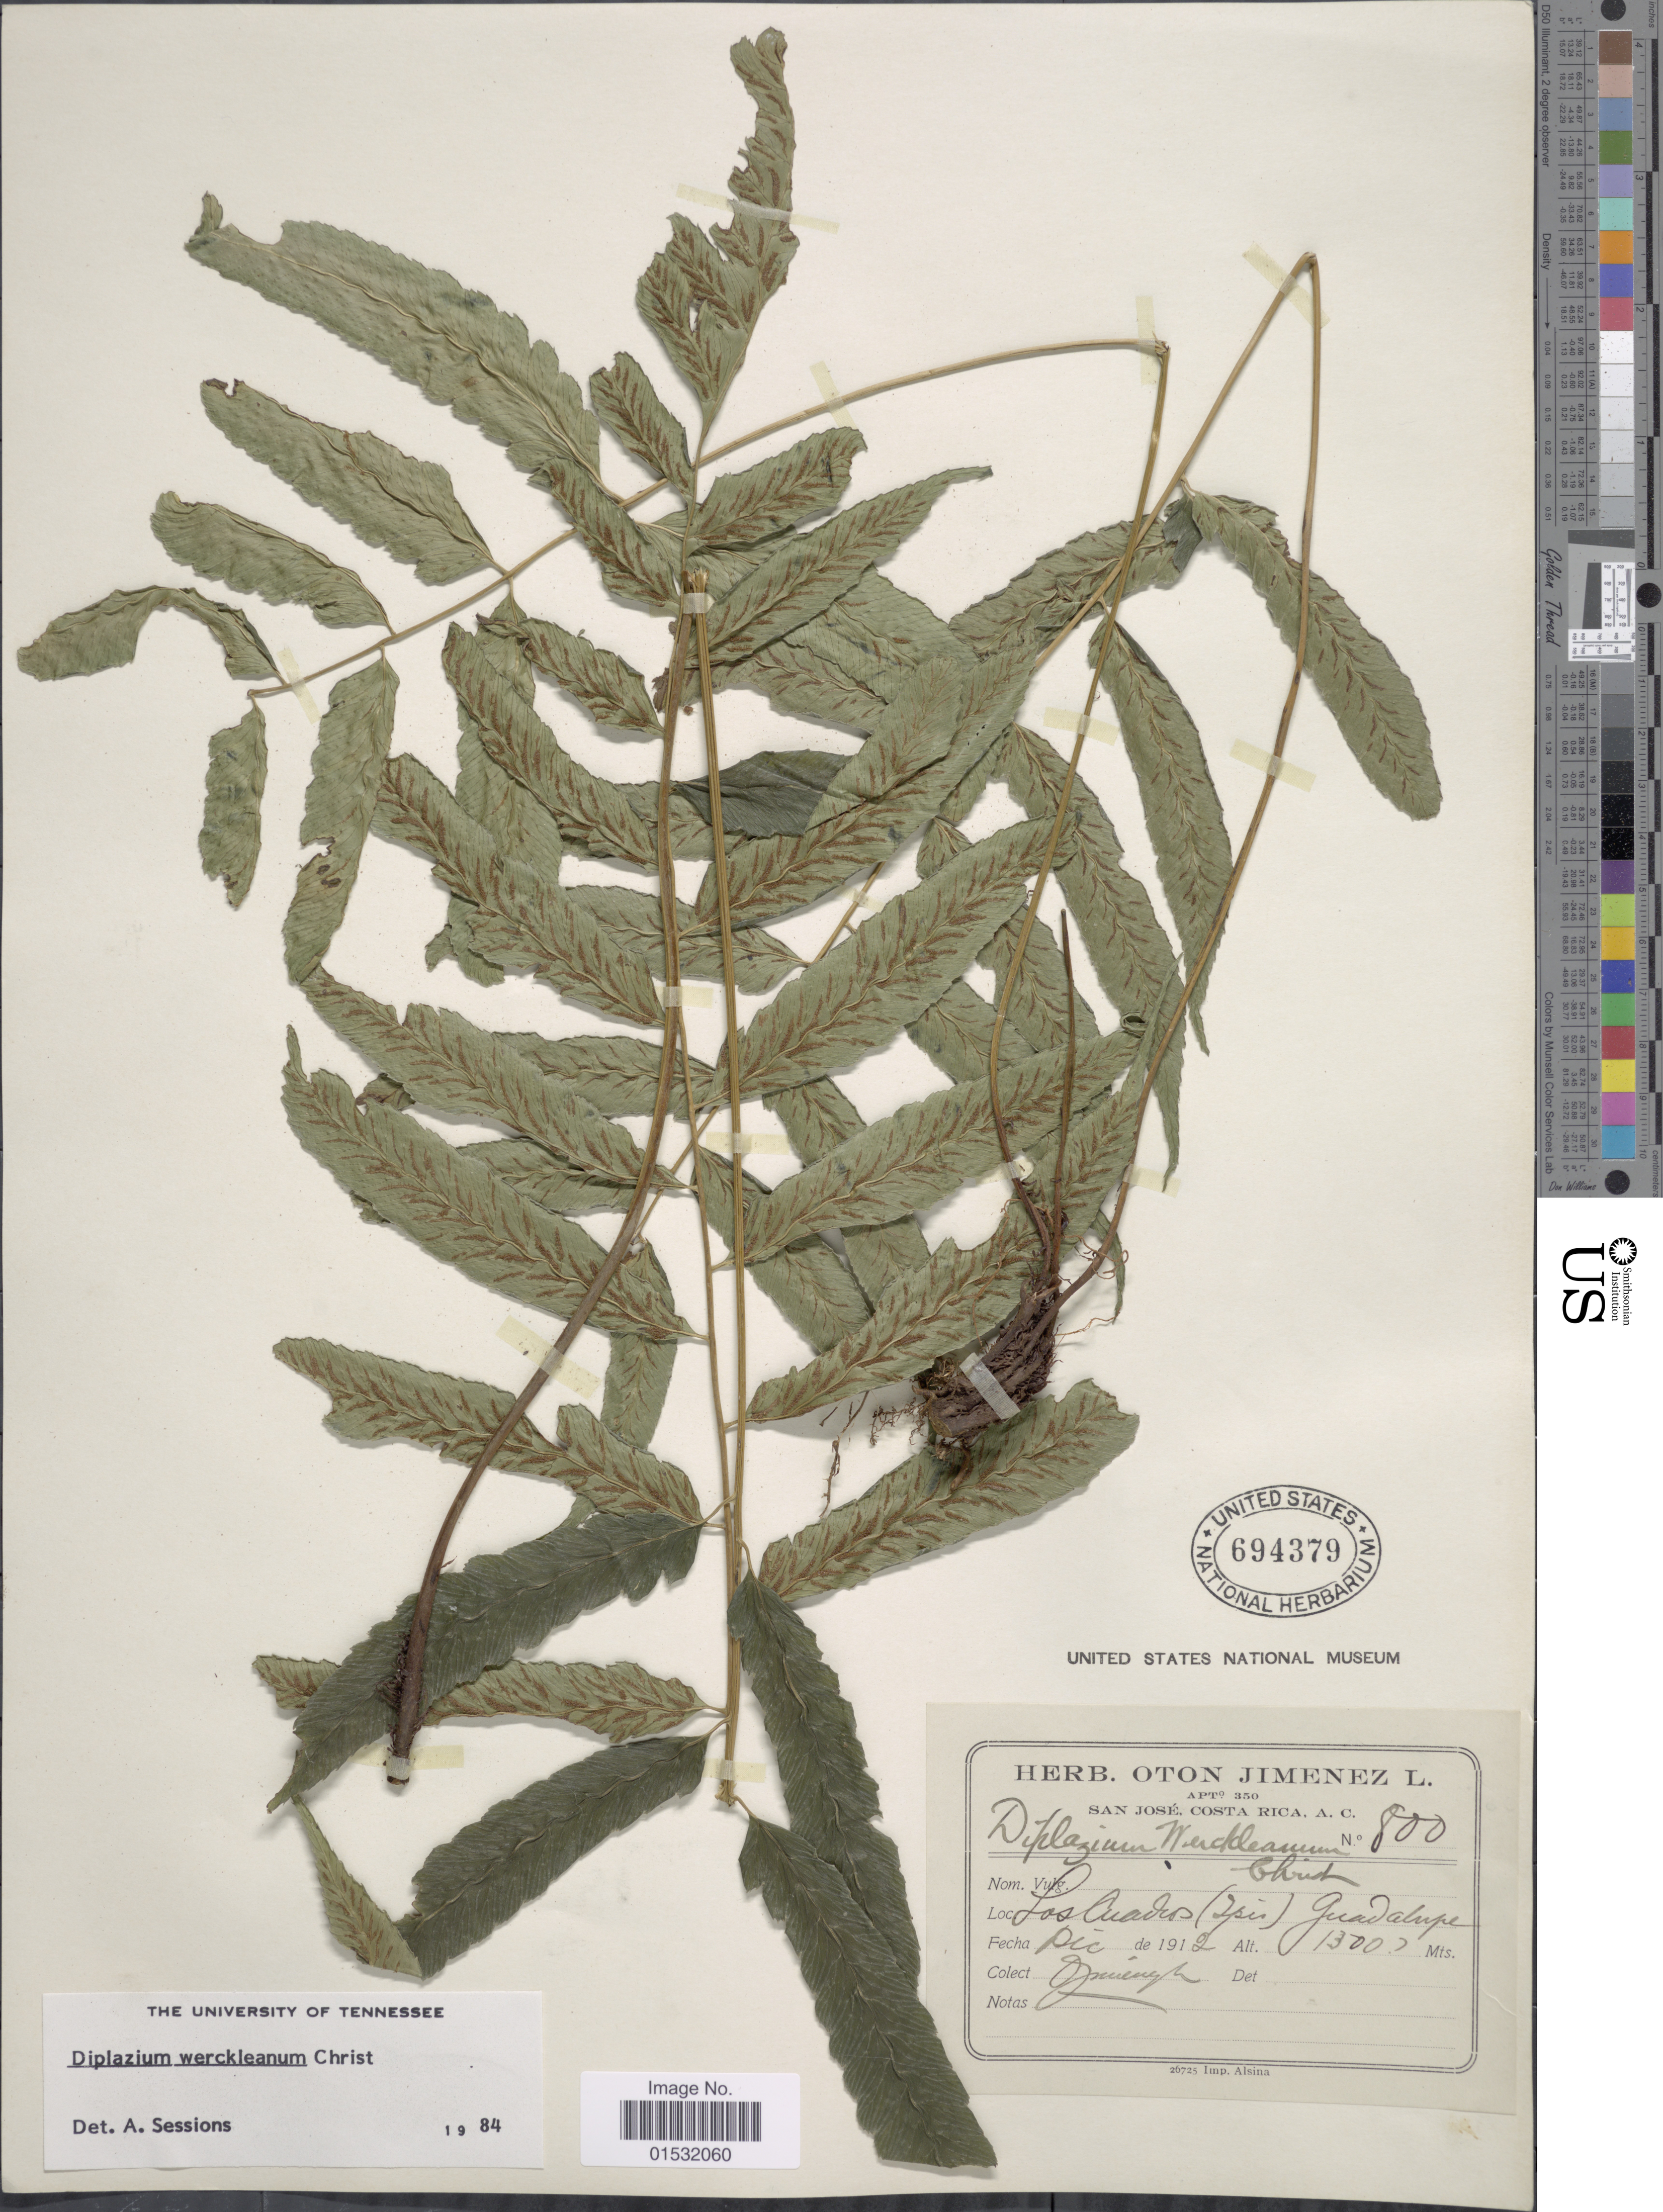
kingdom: Plantae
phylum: Tracheophyta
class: Polypodiopsida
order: Polypodiales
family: Athyriaceae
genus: Diplazium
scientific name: Diplazium werckleanum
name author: Christ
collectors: O. Jiménez L.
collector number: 800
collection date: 1912-12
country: Mexico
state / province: Baja California Norte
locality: Los Cuadros (Ipis) Guadalupe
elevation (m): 1300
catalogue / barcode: US 694379